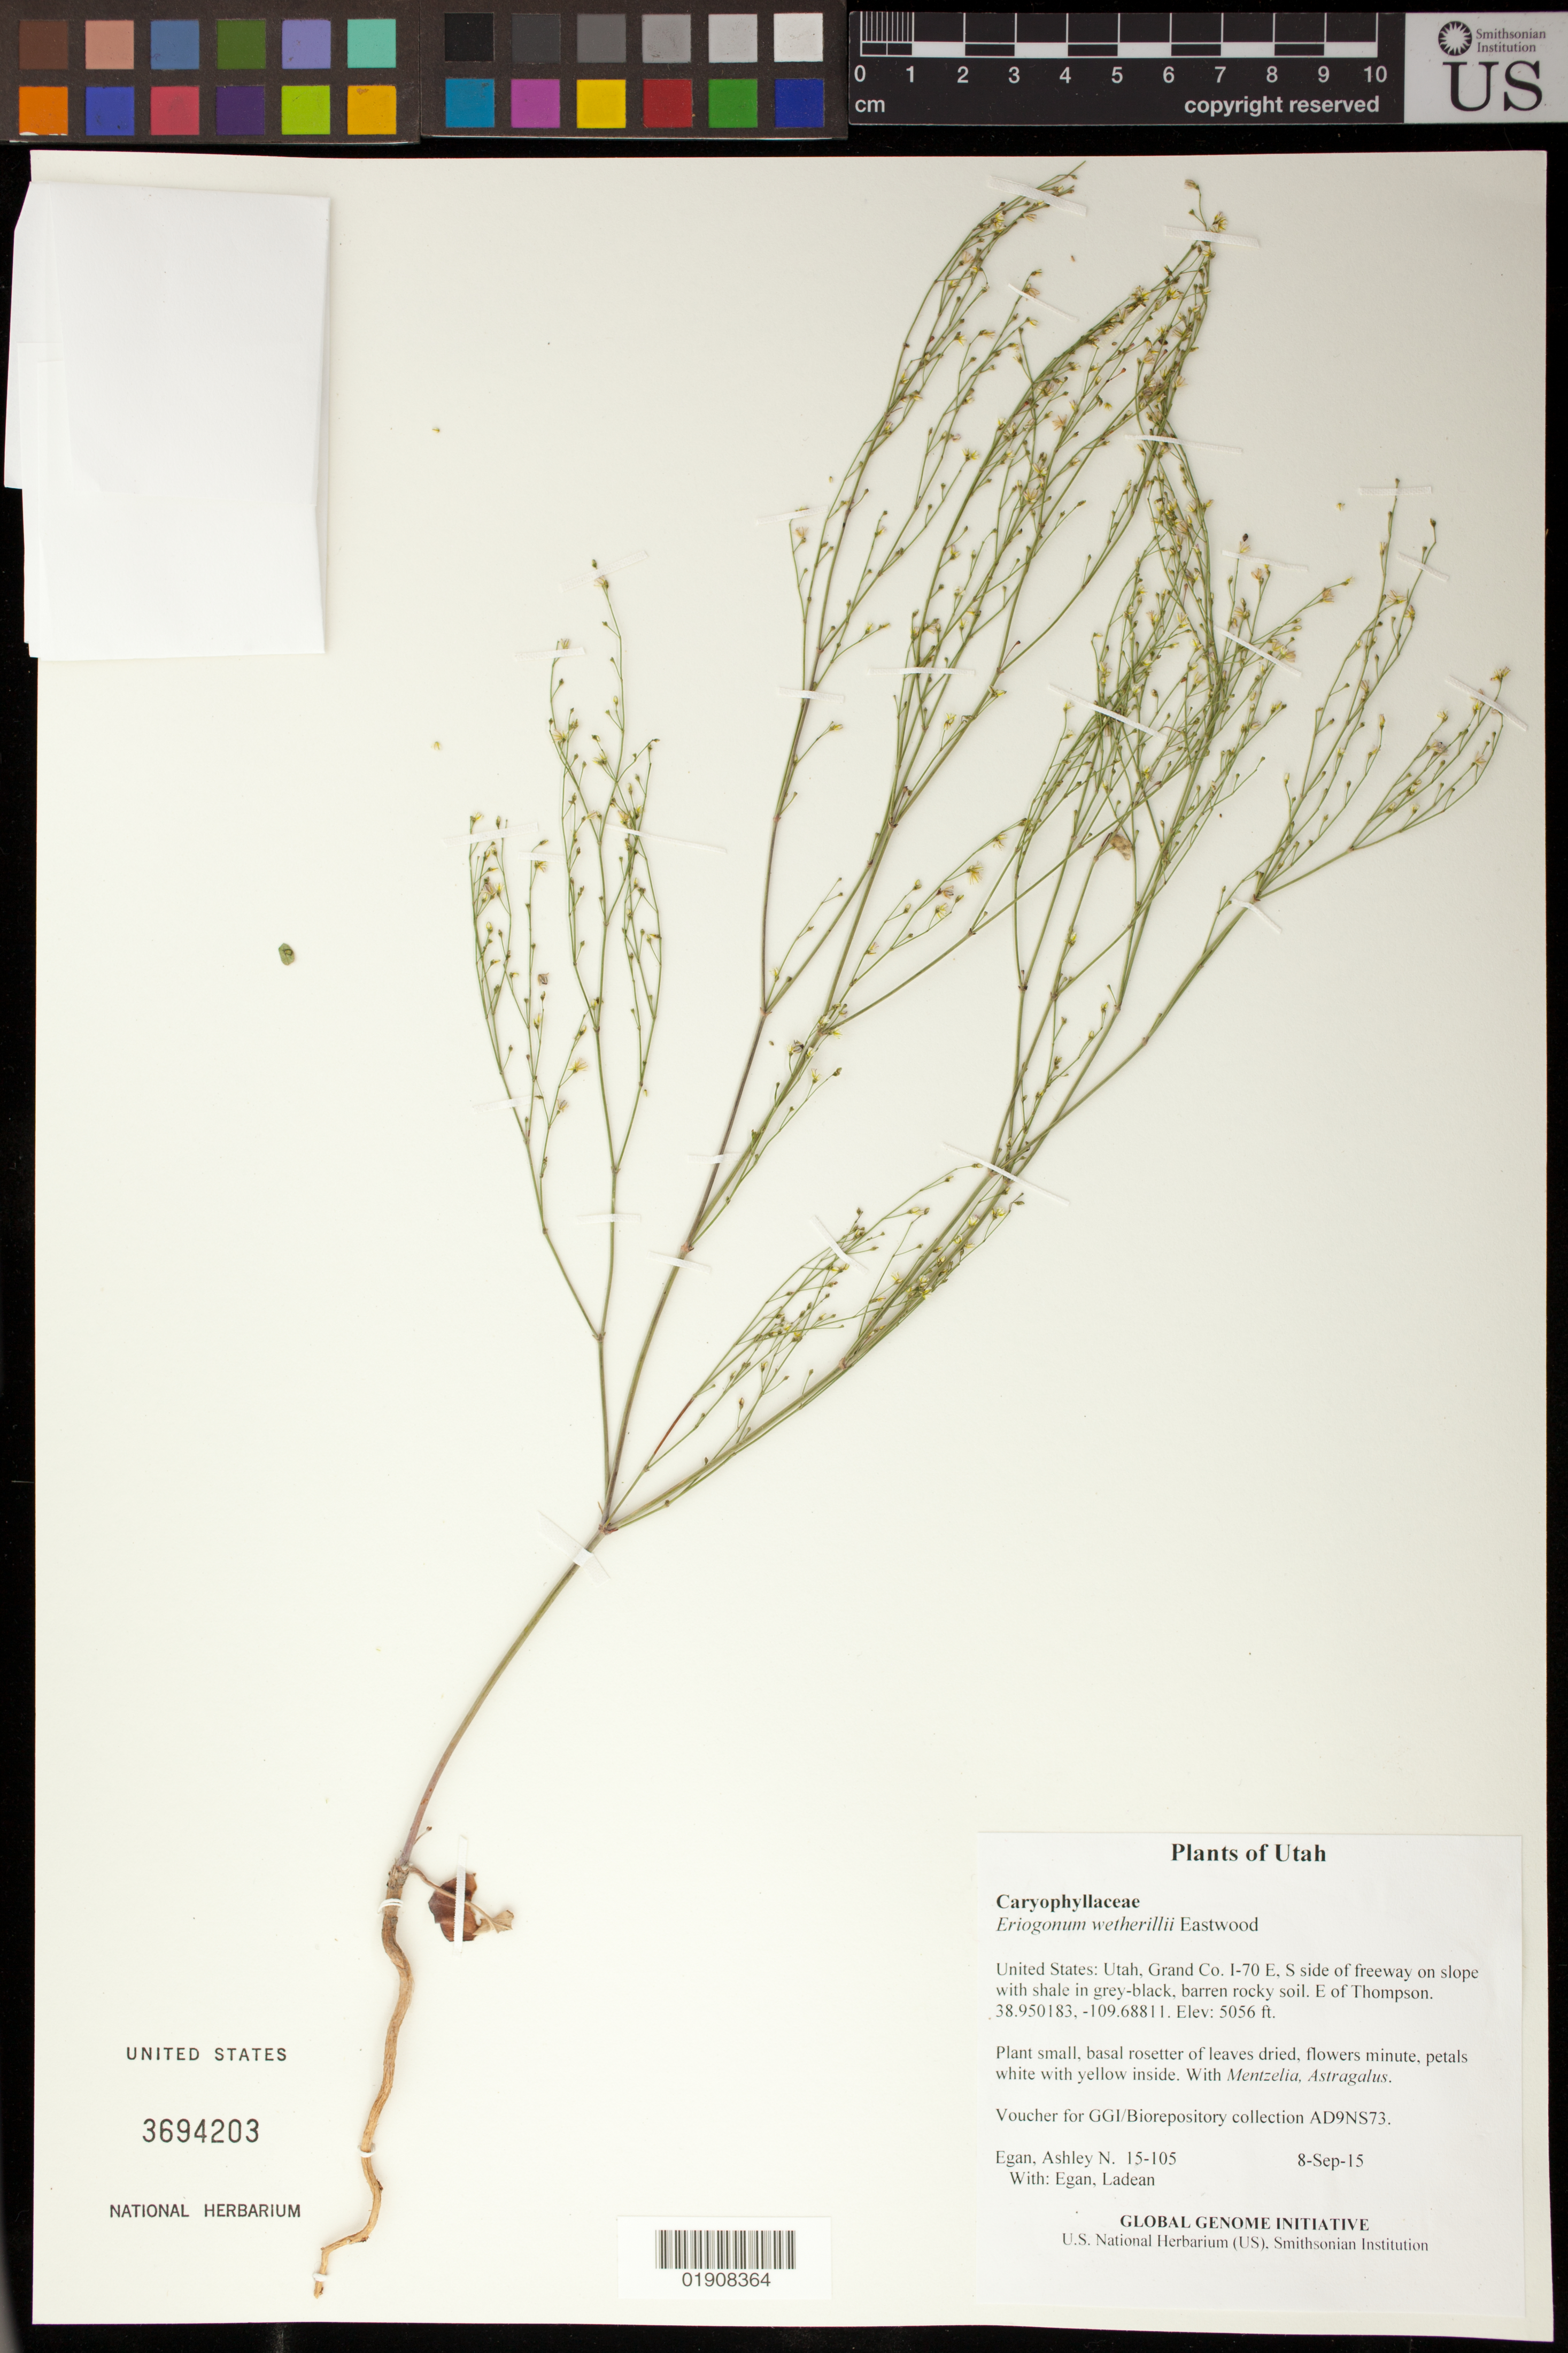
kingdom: Plantae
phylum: Tracheophyta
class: Magnoliopsida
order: Caryophyllales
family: Polygonaceae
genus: Eriogonum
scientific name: Eriogonum wetherillii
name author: Eastw.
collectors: A. N. Egan & L. Egan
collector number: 15-105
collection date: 2015-09-08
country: United States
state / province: Utah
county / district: Grand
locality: I-70 E, S side of freeway on slope with shale in grey-black, barren rocky soil. E of Thompson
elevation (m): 1541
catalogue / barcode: US 3694203